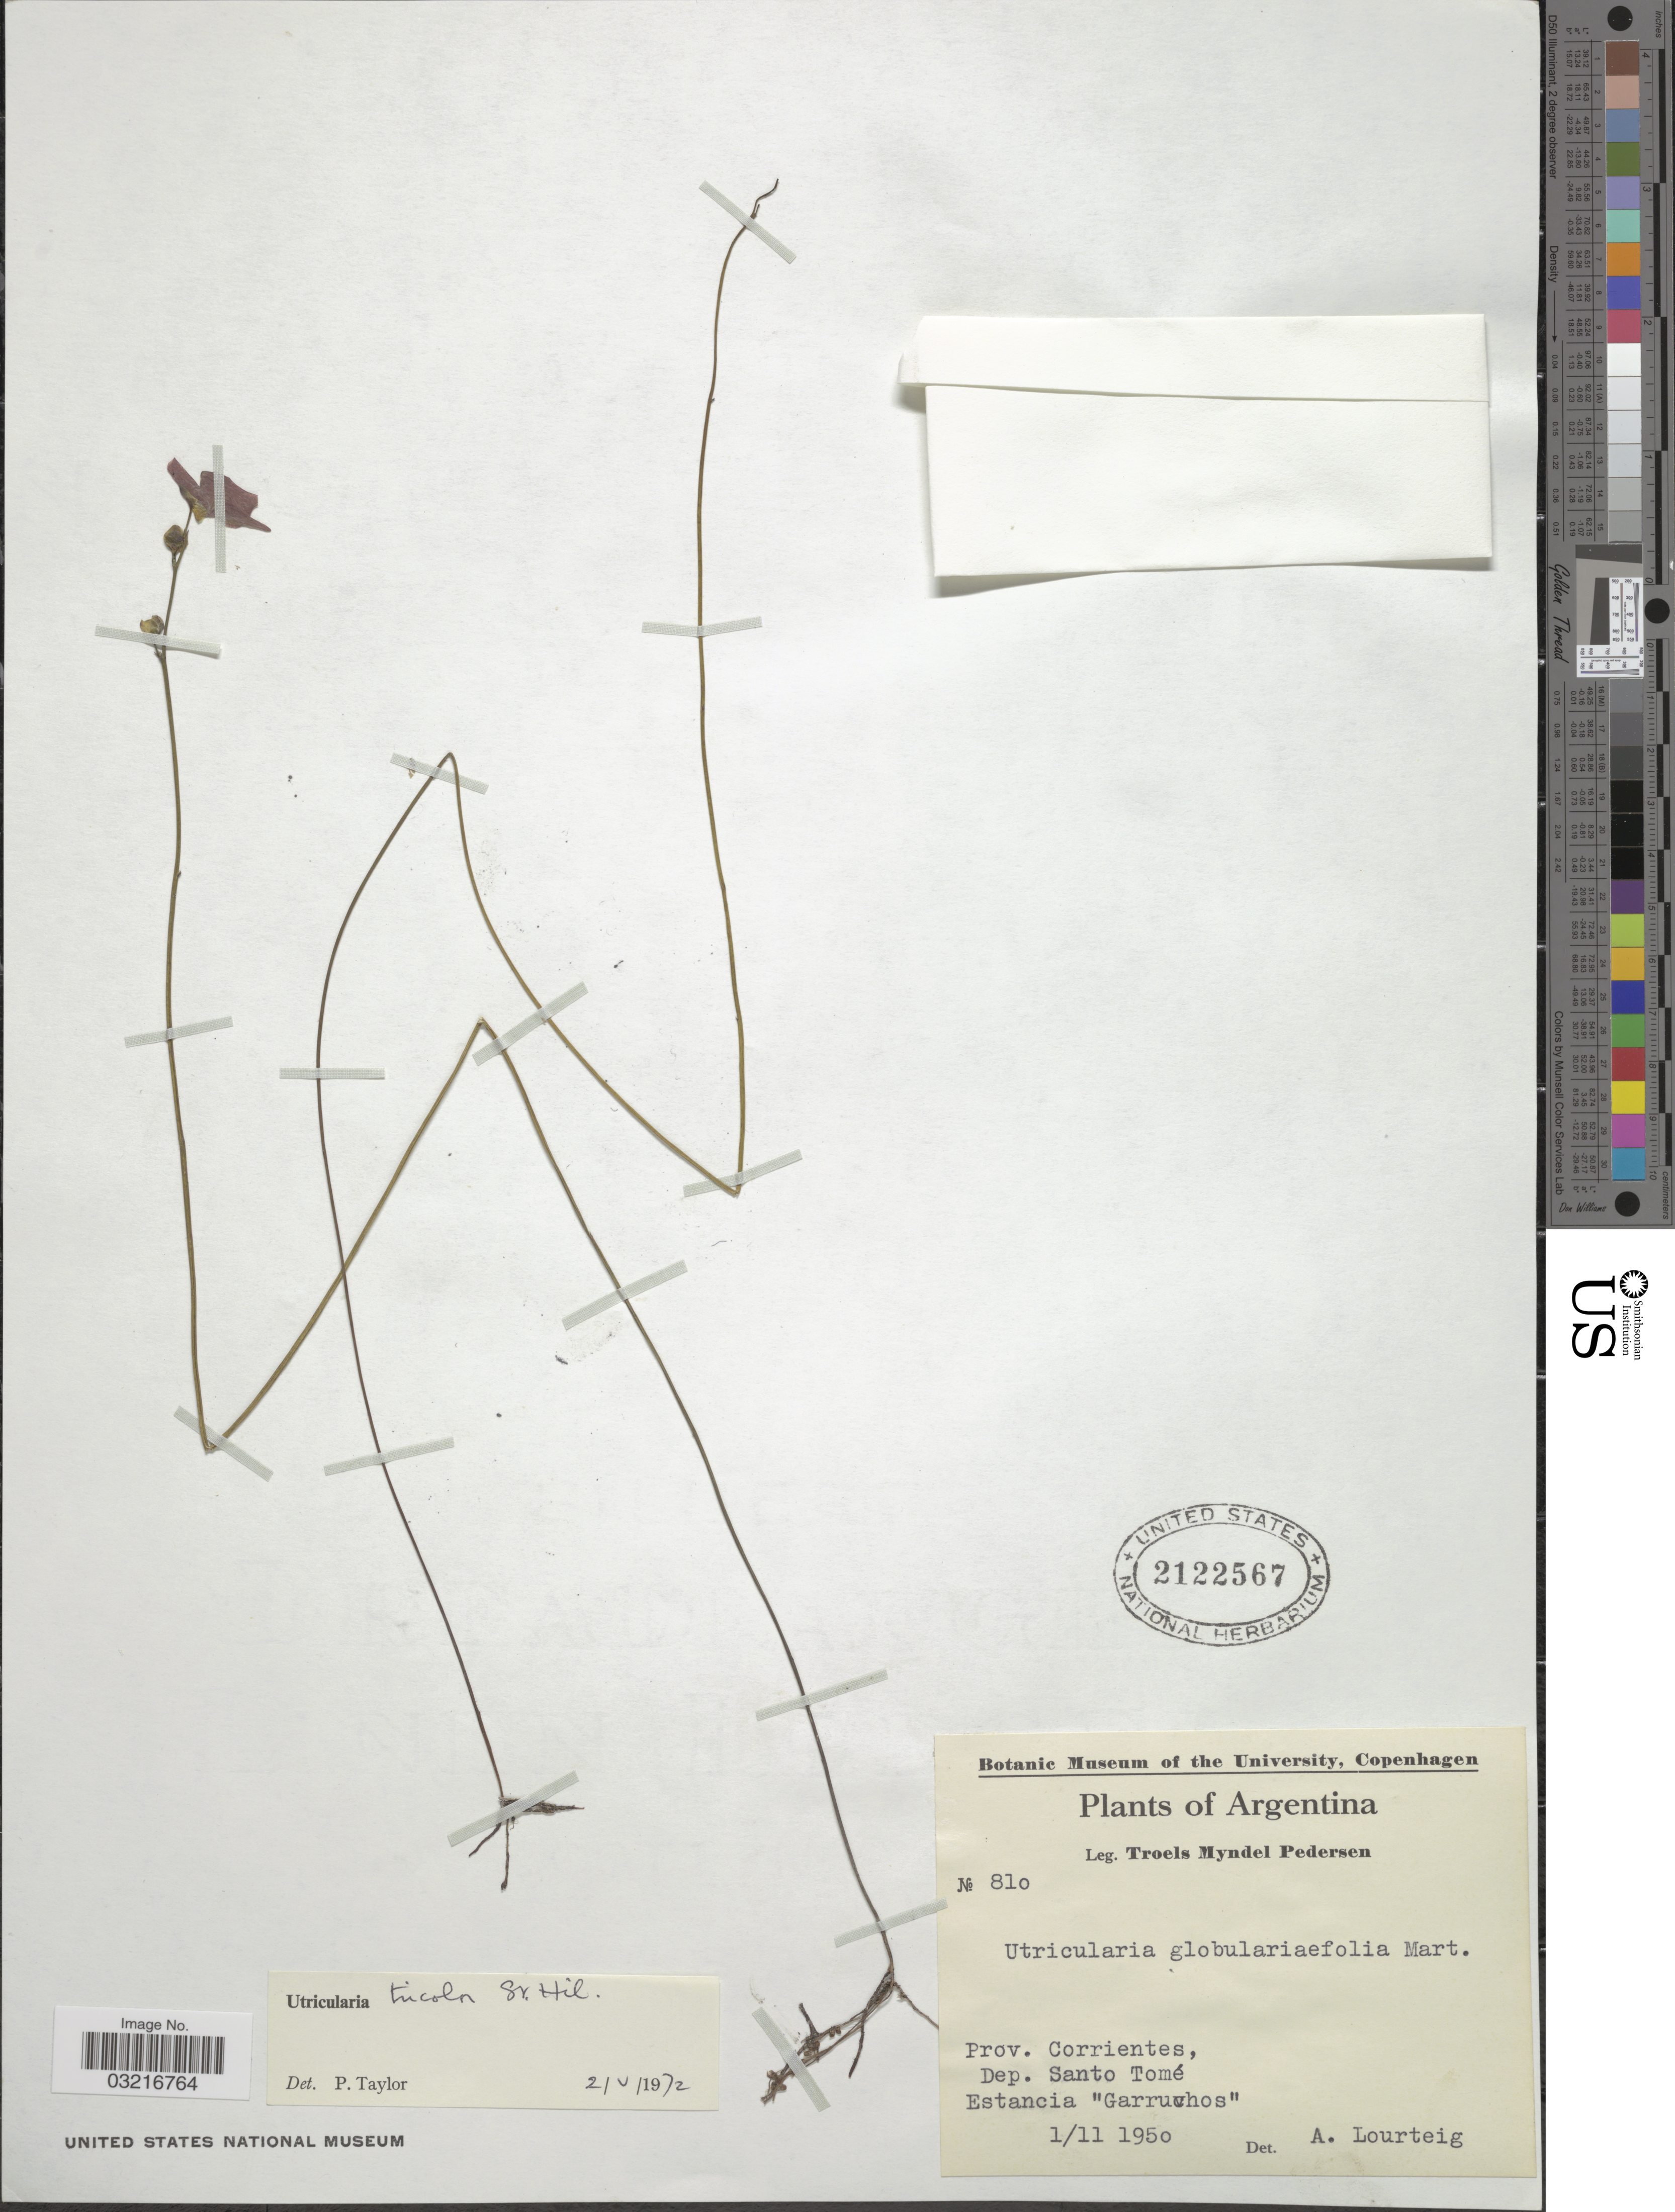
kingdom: Plantae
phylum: Tracheophyta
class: Magnoliopsida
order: Lamiales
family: Lentibulariaceae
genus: Utricularia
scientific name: Utricularia tricolor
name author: A. St.-Hil.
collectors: T. Pederson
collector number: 810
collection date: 1950-11-01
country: Argentina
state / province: Corrientes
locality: Prov. Corrientes, Dep. Santo Tomé, Estancia "Garruchos".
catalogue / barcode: US 2122567